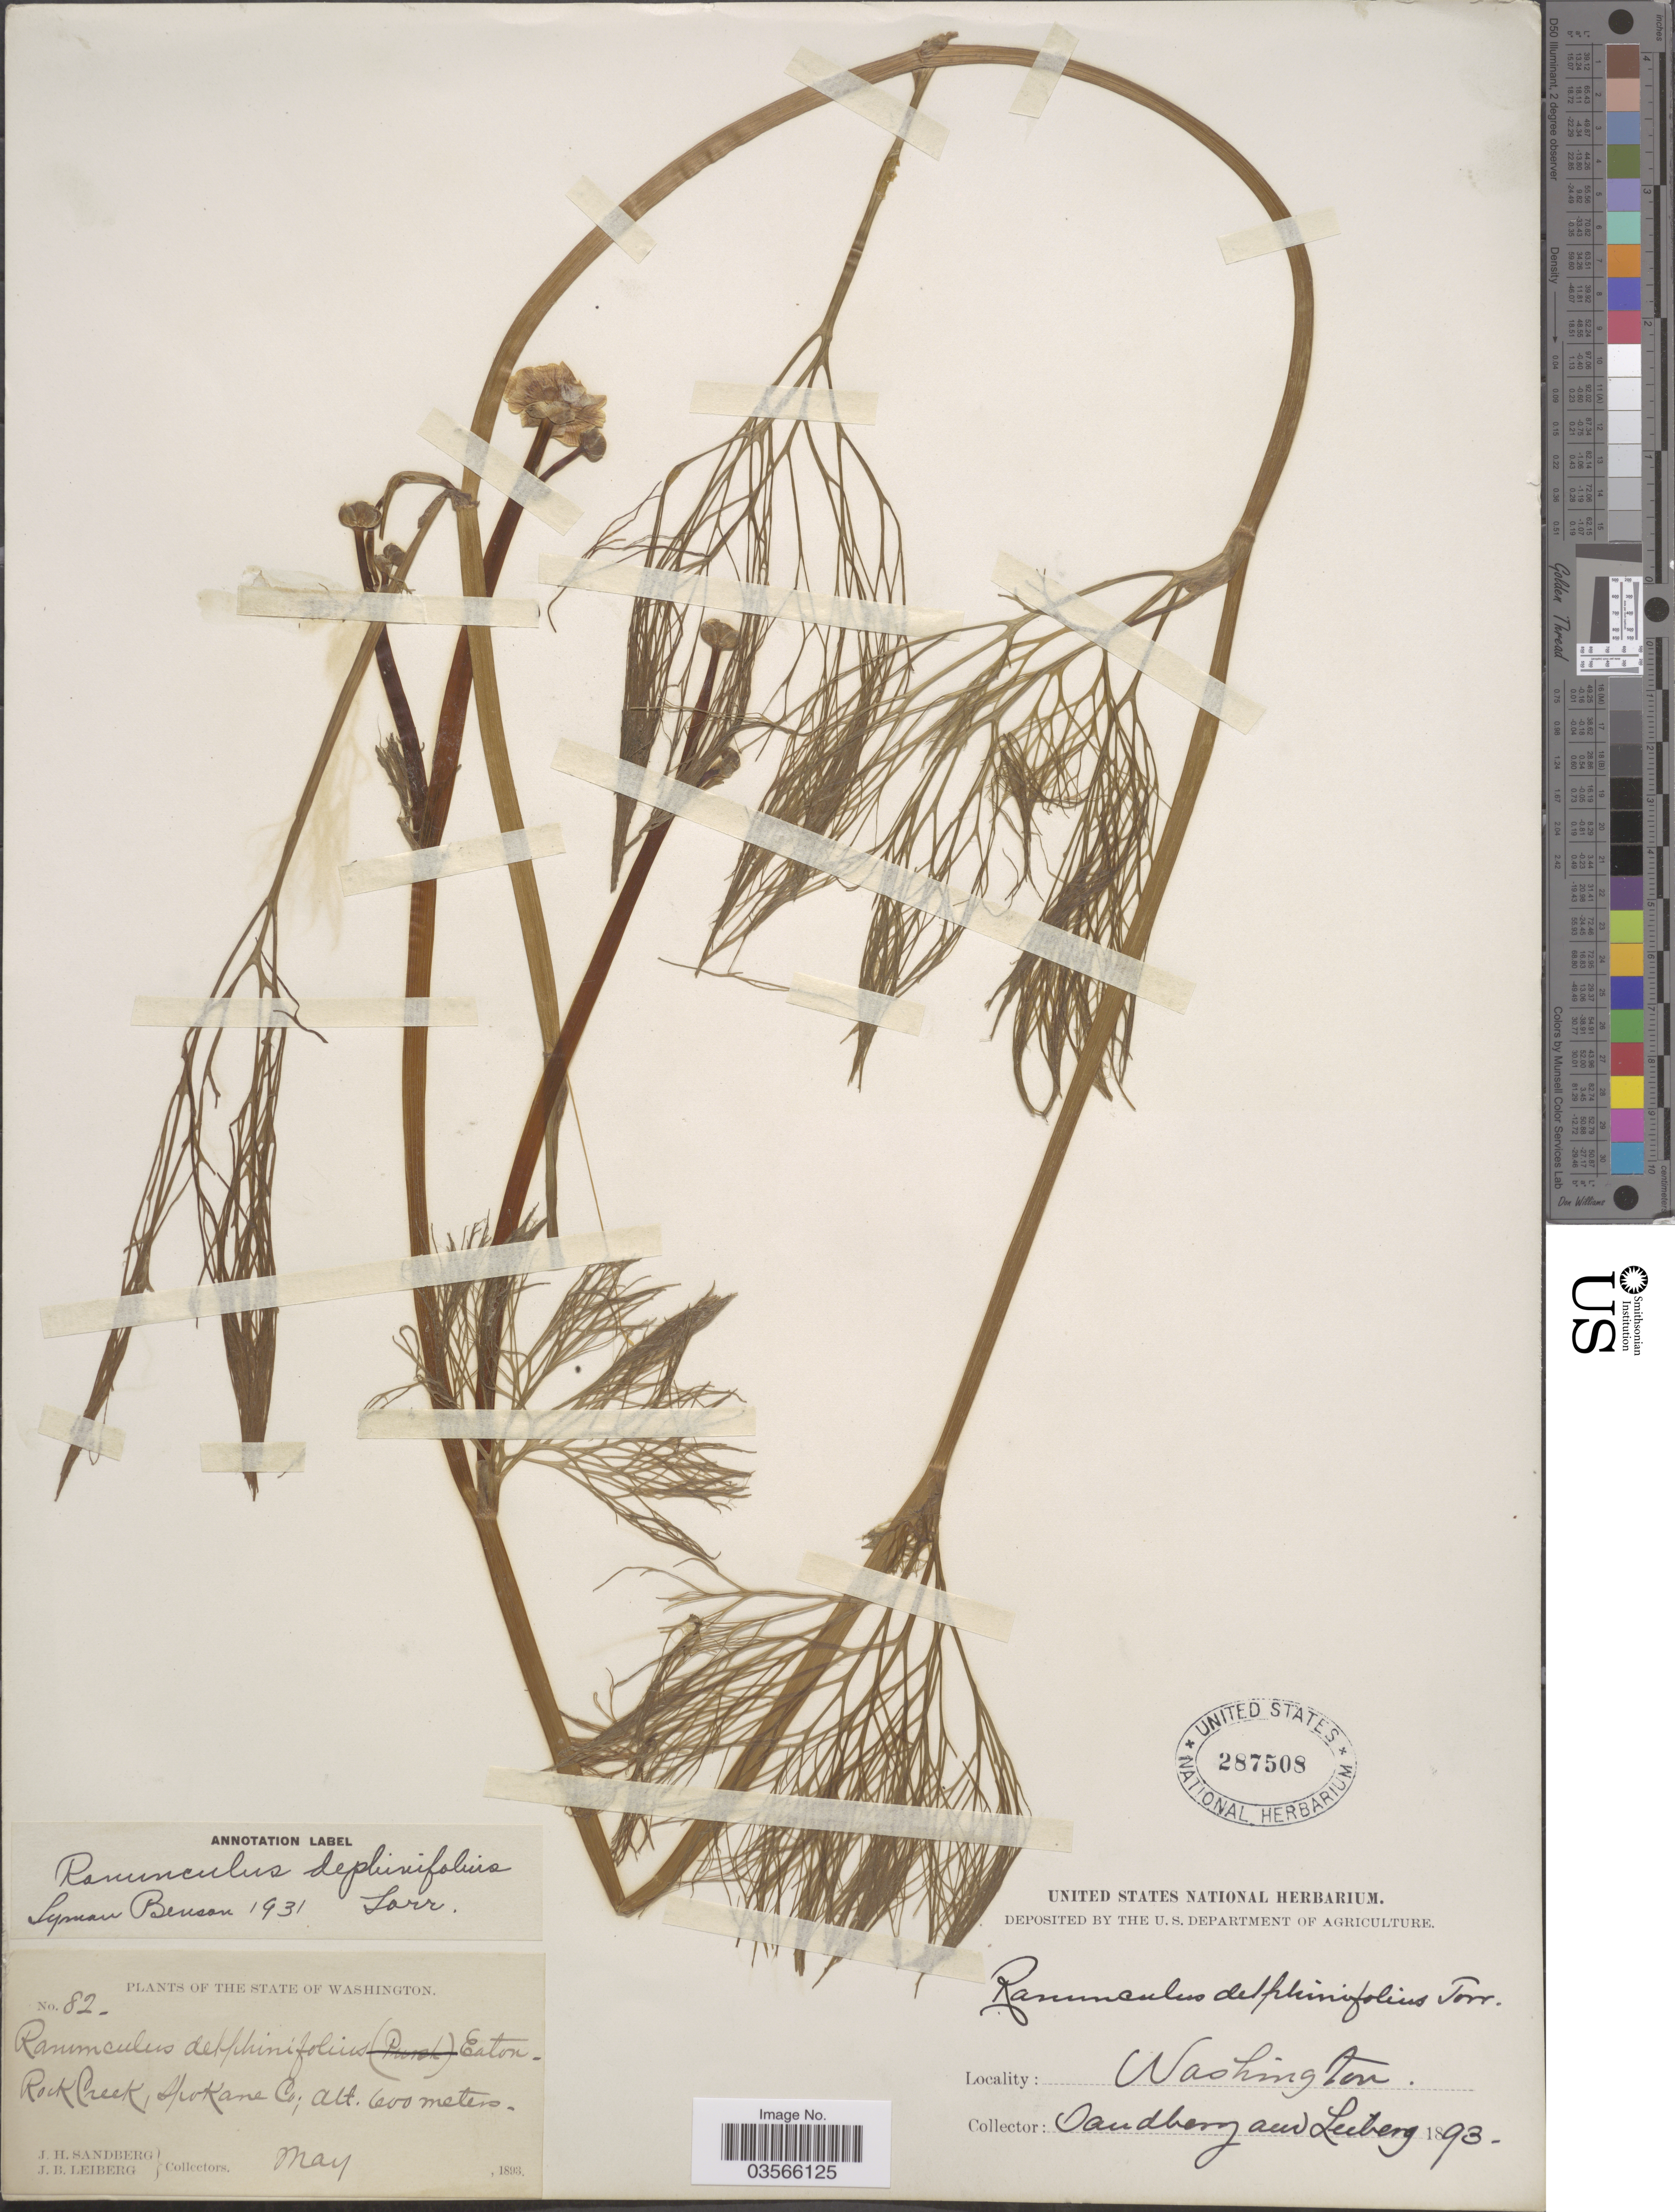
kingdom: Plantae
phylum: Tracheophyta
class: Magnoliopsida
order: Ranunculales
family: Ranunculaceae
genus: Ranunculus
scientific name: Ranunculus flabellaris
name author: Raf.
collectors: J. H. Sandberg & J. B. Leiberg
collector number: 82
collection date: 1893-05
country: United States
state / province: Washington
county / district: Spokane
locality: Rock Creek, Spokane Co.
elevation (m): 600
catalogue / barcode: US 287508